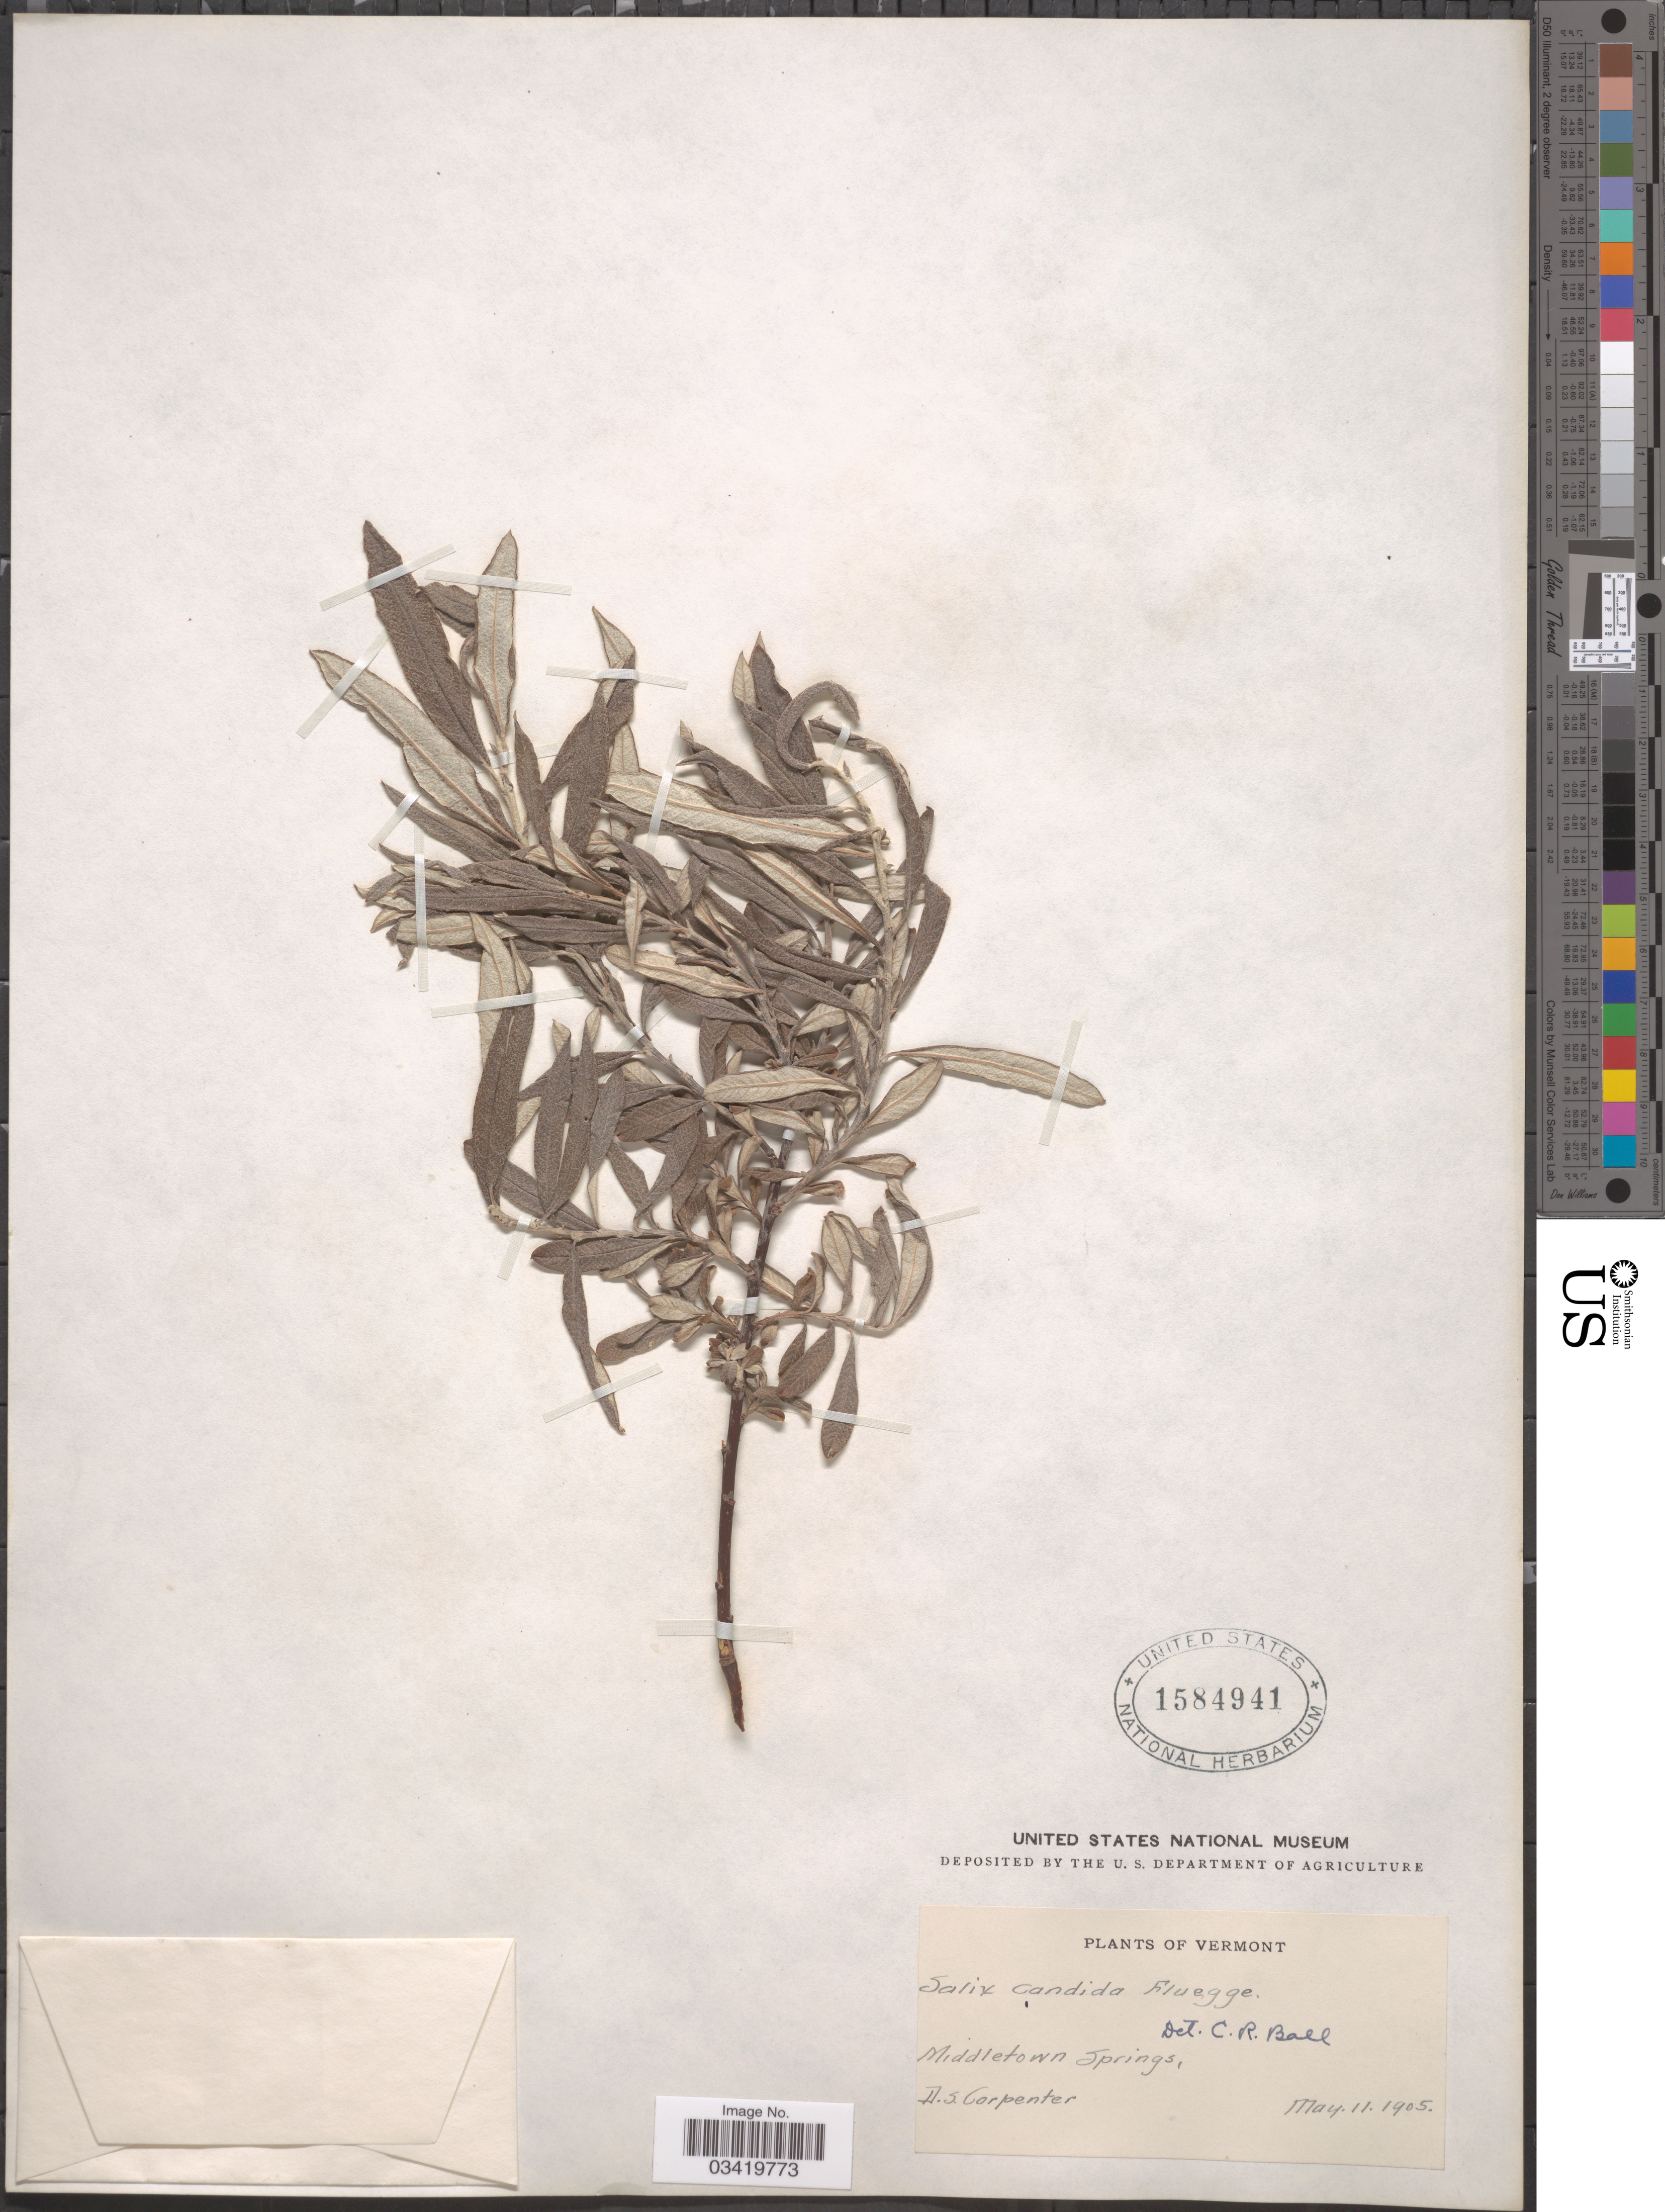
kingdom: Plantae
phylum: Tracheophyta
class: Magnoliopsida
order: Malpighiales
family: Salicaceae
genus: Salix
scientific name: Salix candida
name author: Flüggé ex Willd.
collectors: D. Carpenter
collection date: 1905-05-11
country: United States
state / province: Vermont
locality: Middletown Springs.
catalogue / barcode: US 1584941